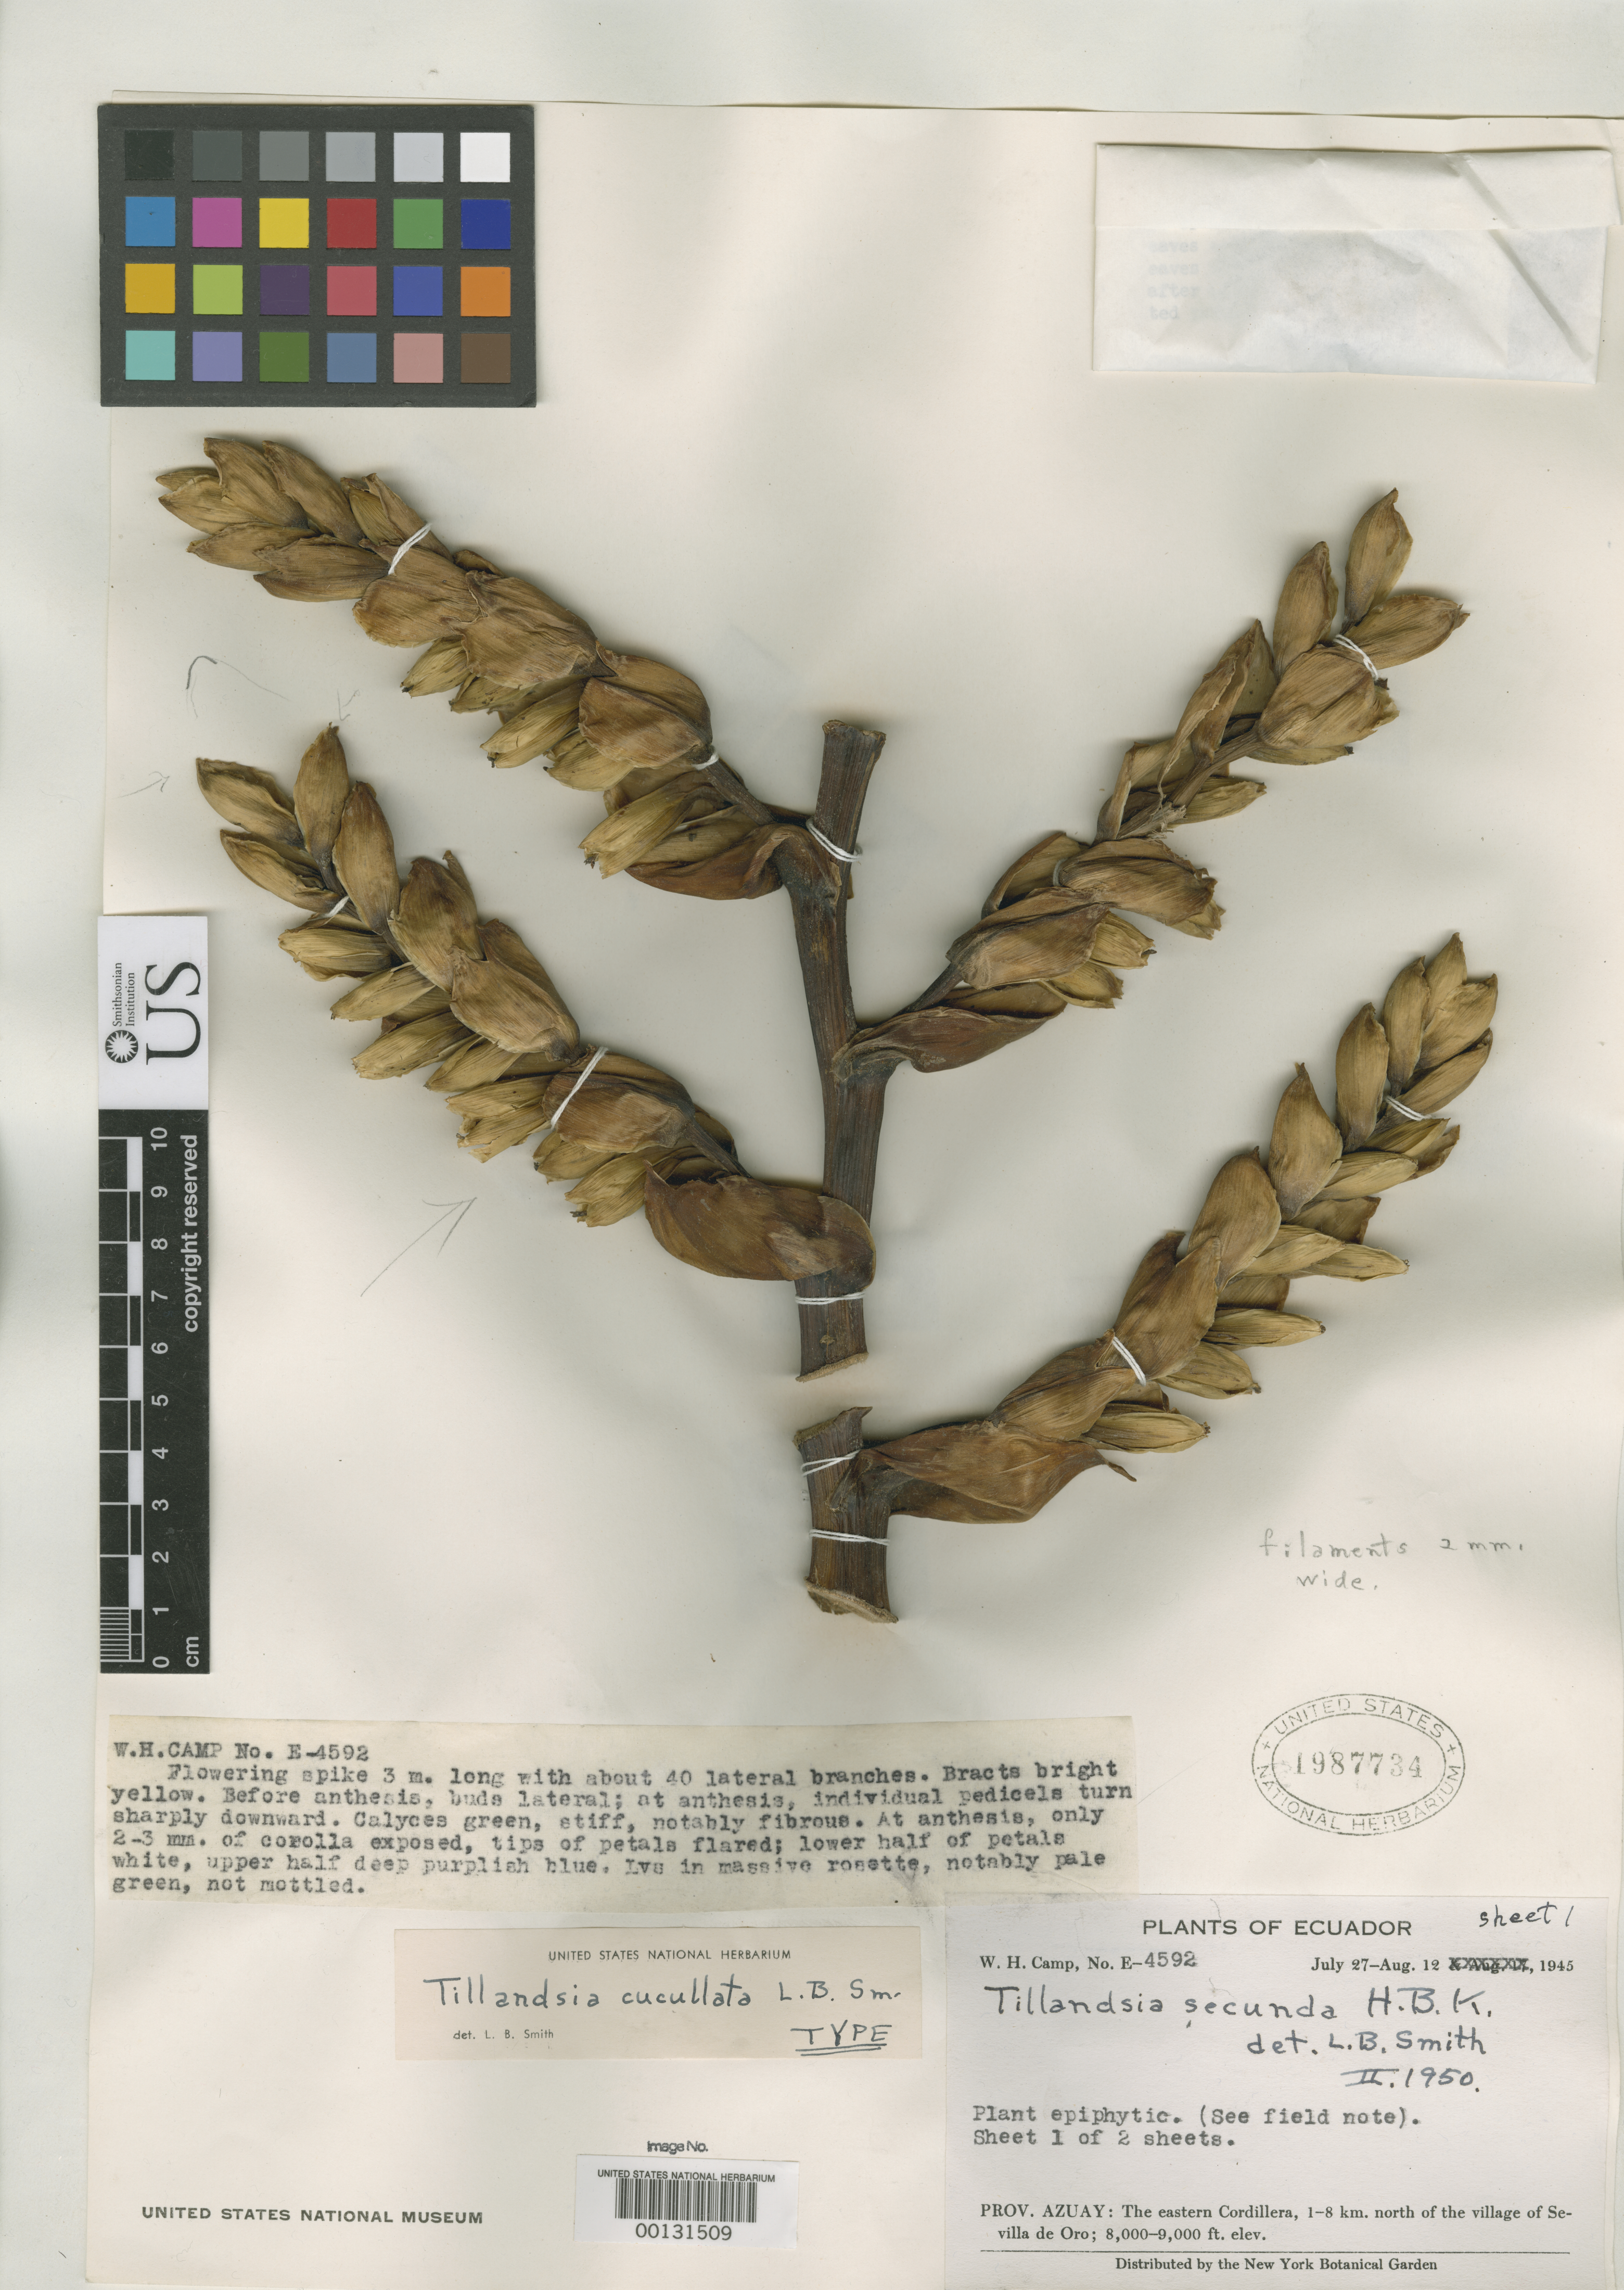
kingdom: Plantae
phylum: Tracheophyta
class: Liliopsida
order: Poales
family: Bromeliaceae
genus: Tillandsia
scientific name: Tillandsia cucullata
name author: L.B. Sm.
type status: Holotype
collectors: W. H. Camp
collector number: E 4592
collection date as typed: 27 Jul 1945 to 12 Aug 1945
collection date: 1945-07-27/1945-08-12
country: Ecuador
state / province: Azuay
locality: Eastern Cordillera, 1-8 km. north of Sevilla de Oro.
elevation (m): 2438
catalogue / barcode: US 1987734